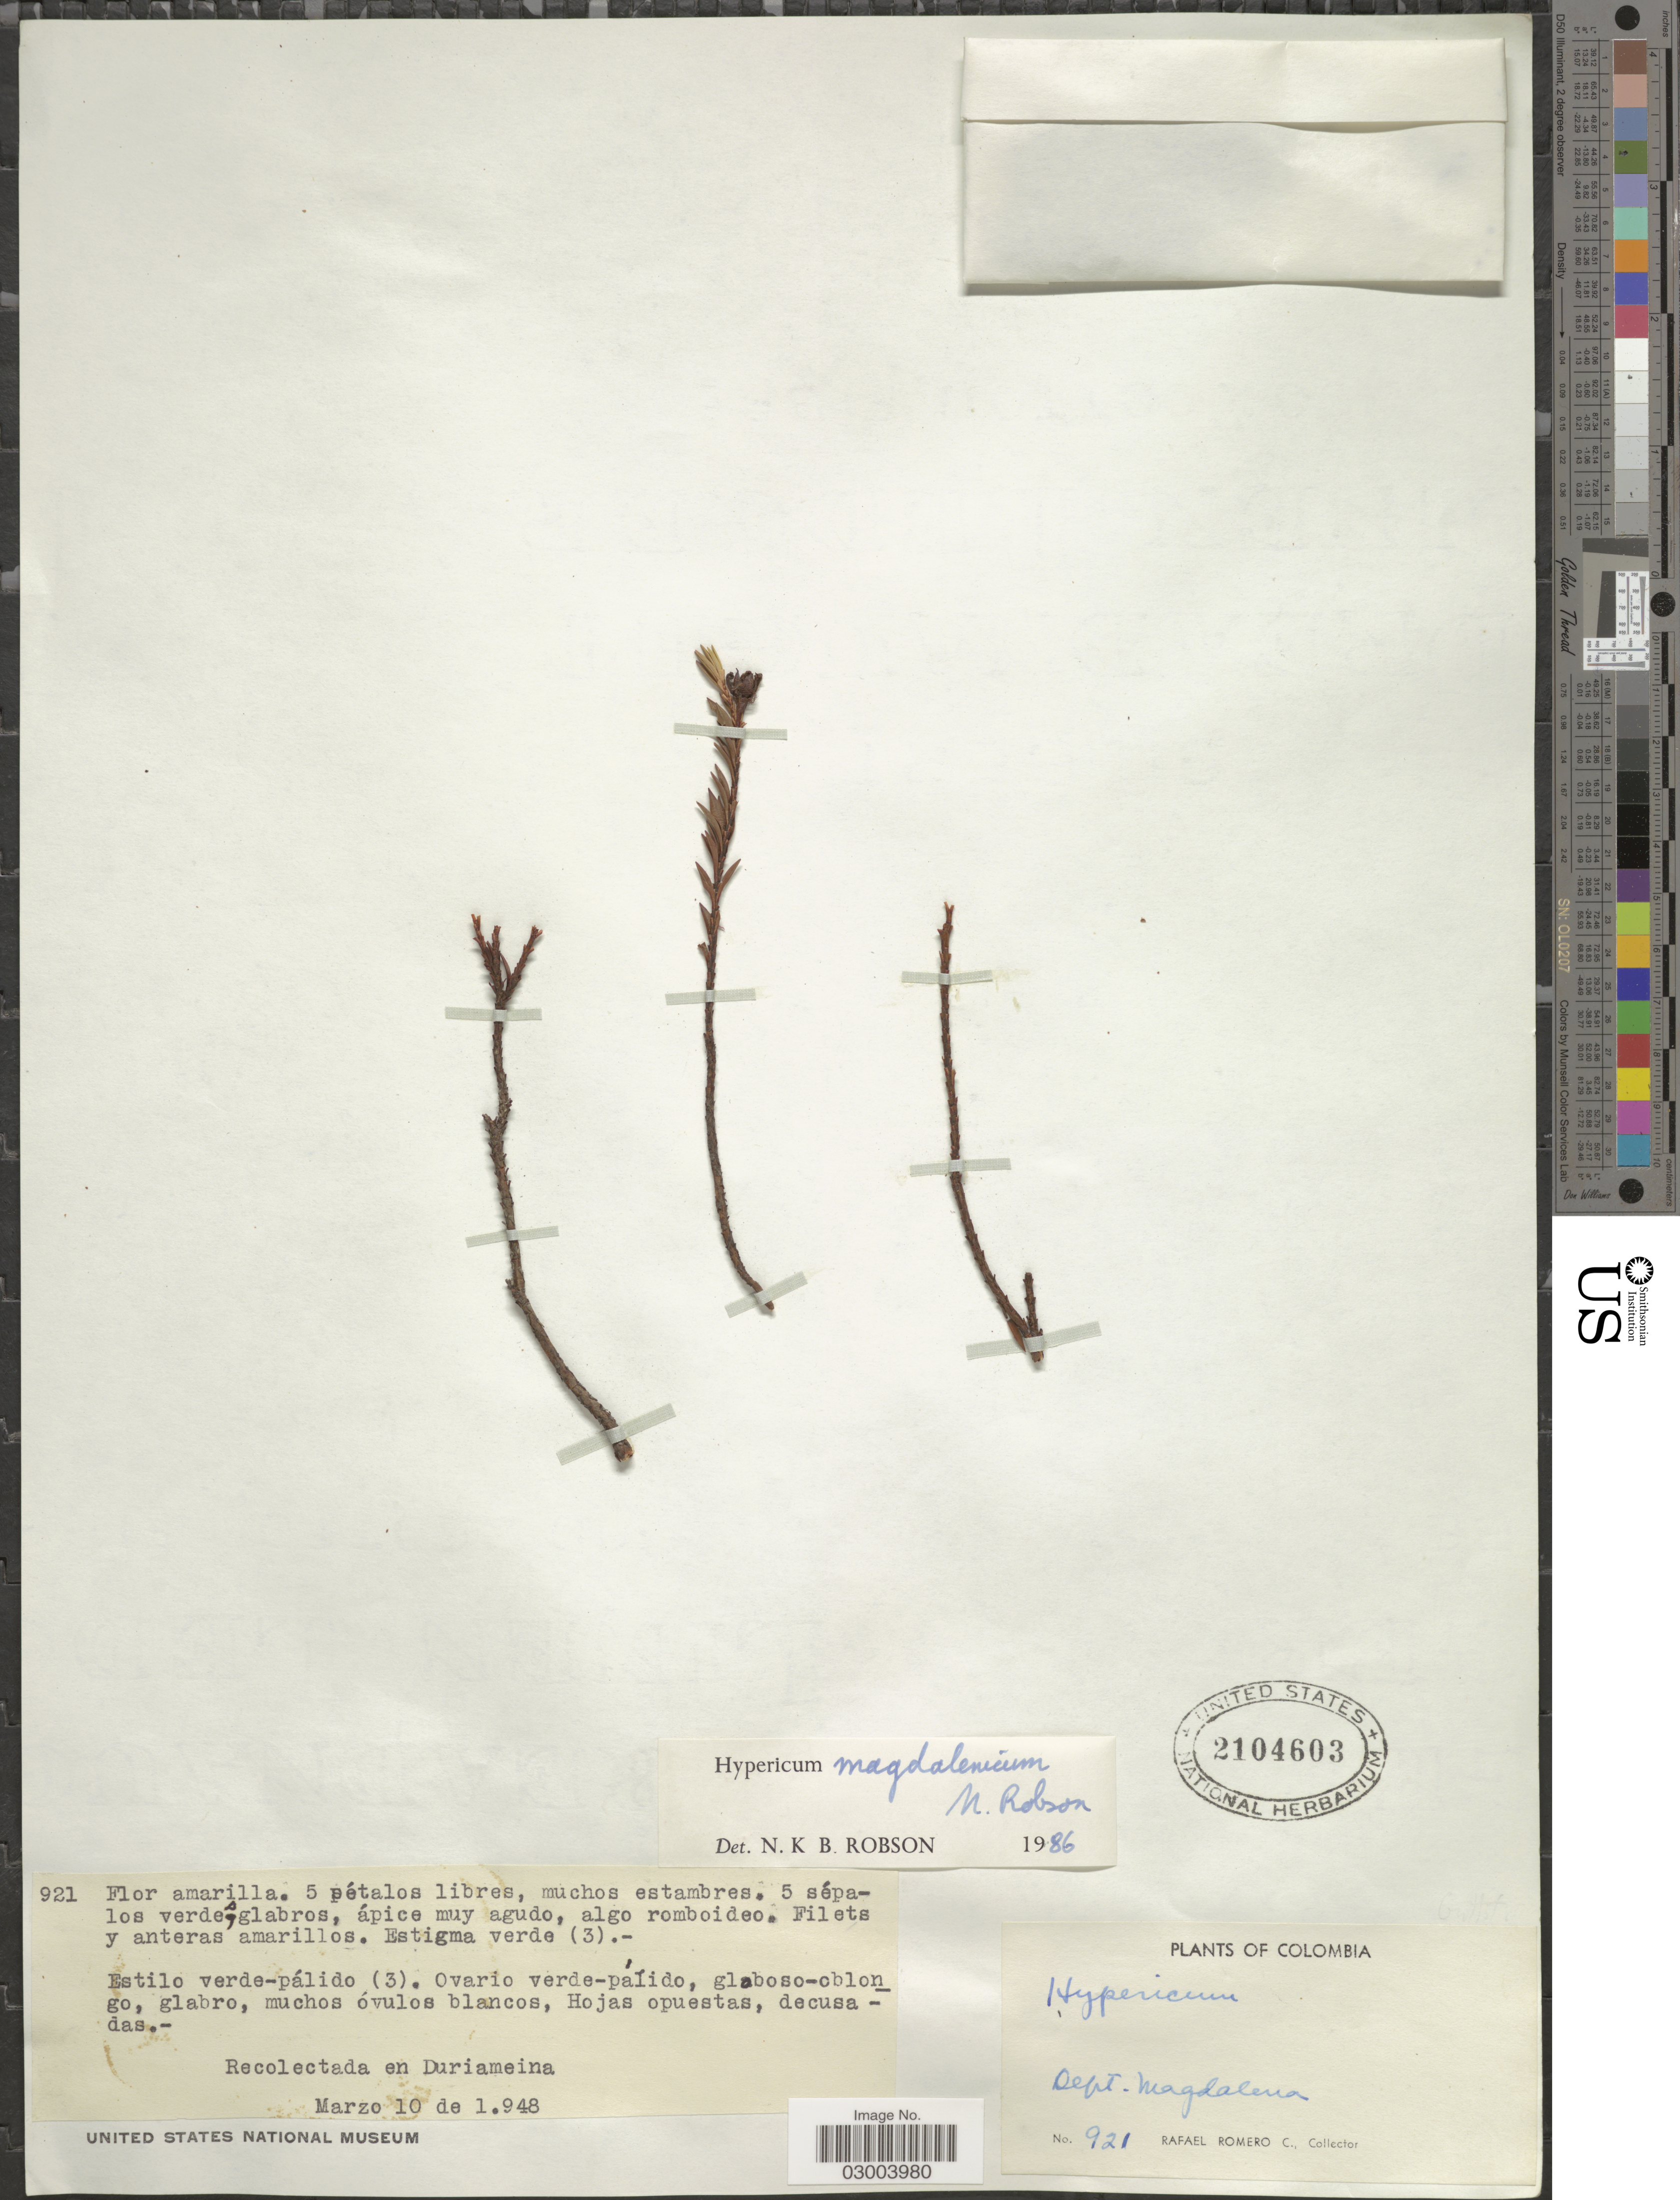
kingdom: Plantae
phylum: Tracheophyta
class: Magnoliopsida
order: Malpighiales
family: Hypericaceae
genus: Hypericum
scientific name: Hypericum magdalenicum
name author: N. Robson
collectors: R. Romero Castañeda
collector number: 921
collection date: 1948-03-10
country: Colombia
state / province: Magdalena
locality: Duriameina, Dept. Magdalena.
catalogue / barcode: US 2104603